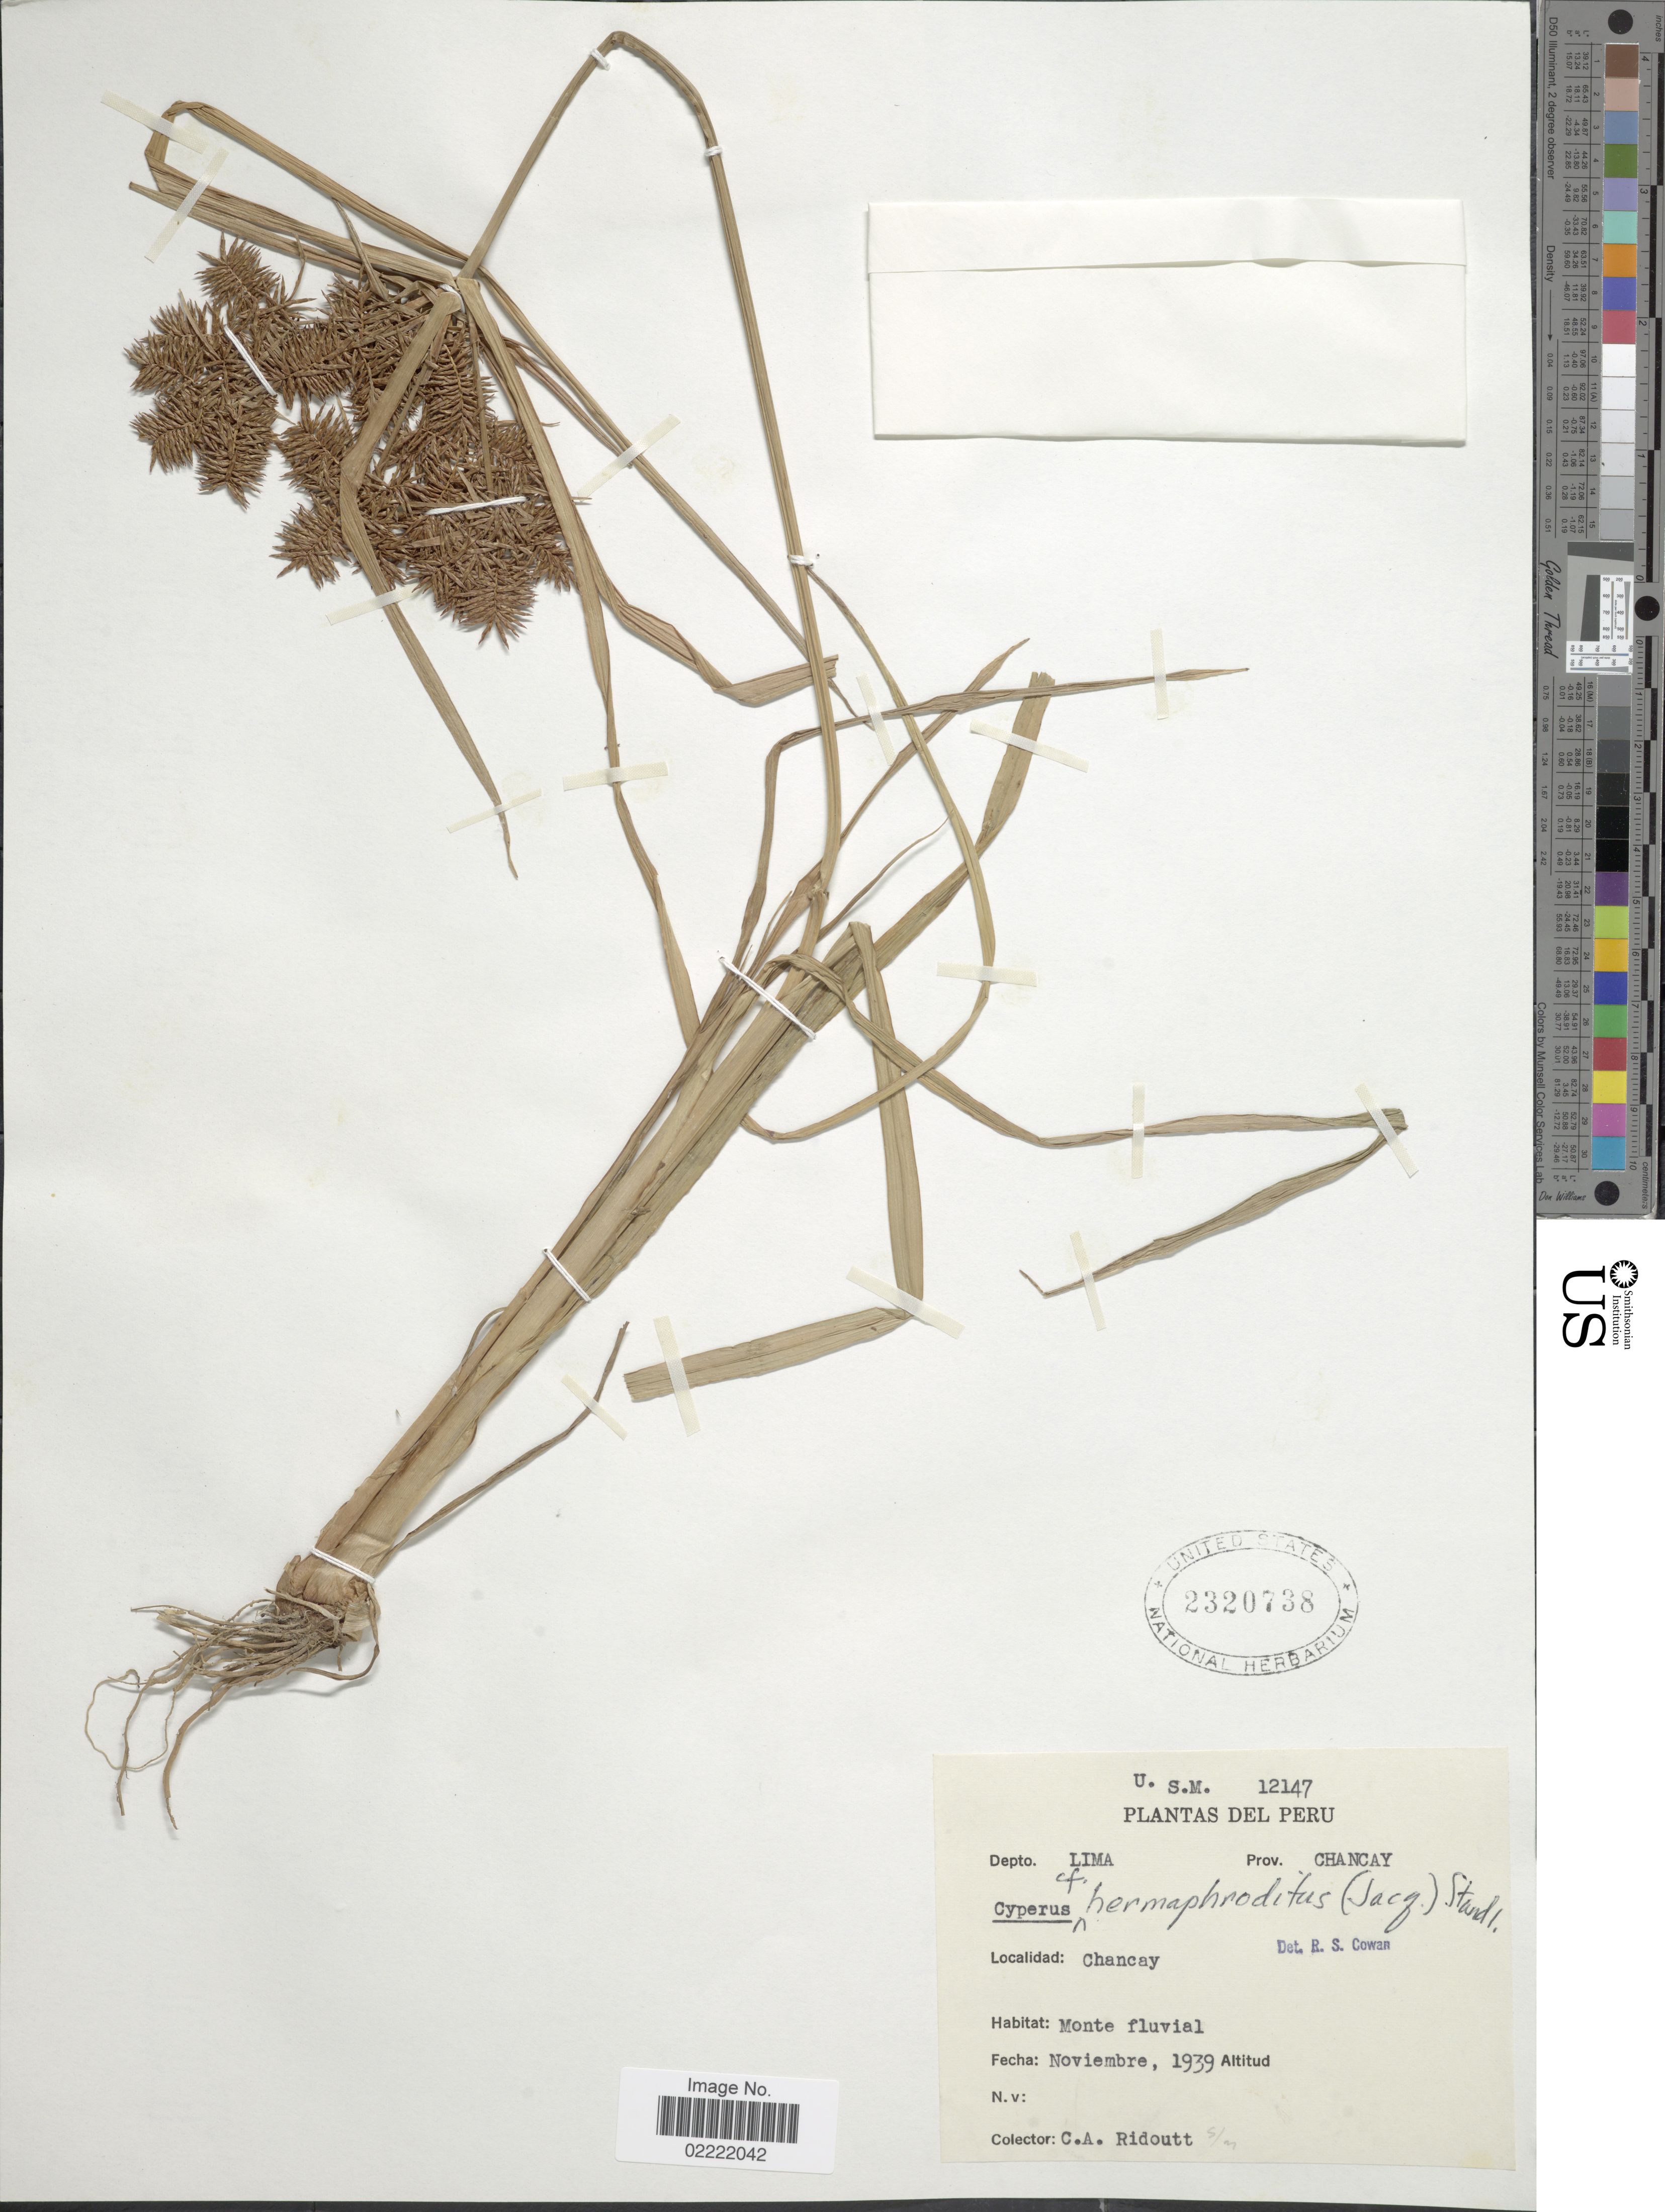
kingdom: Plantae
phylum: Tracheophyta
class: Liliopsida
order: Poales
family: Cyperaceae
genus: Cyperus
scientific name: Cyperus hermaphroditus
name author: (Jacq.) Standl.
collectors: C. Ridoutt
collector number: s.n. / U.S.M. 12147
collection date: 1939-11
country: Peru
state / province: Lima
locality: Depto. Lima, Prov. Chancay, Chancay, Monte fluvial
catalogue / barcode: US 2320738